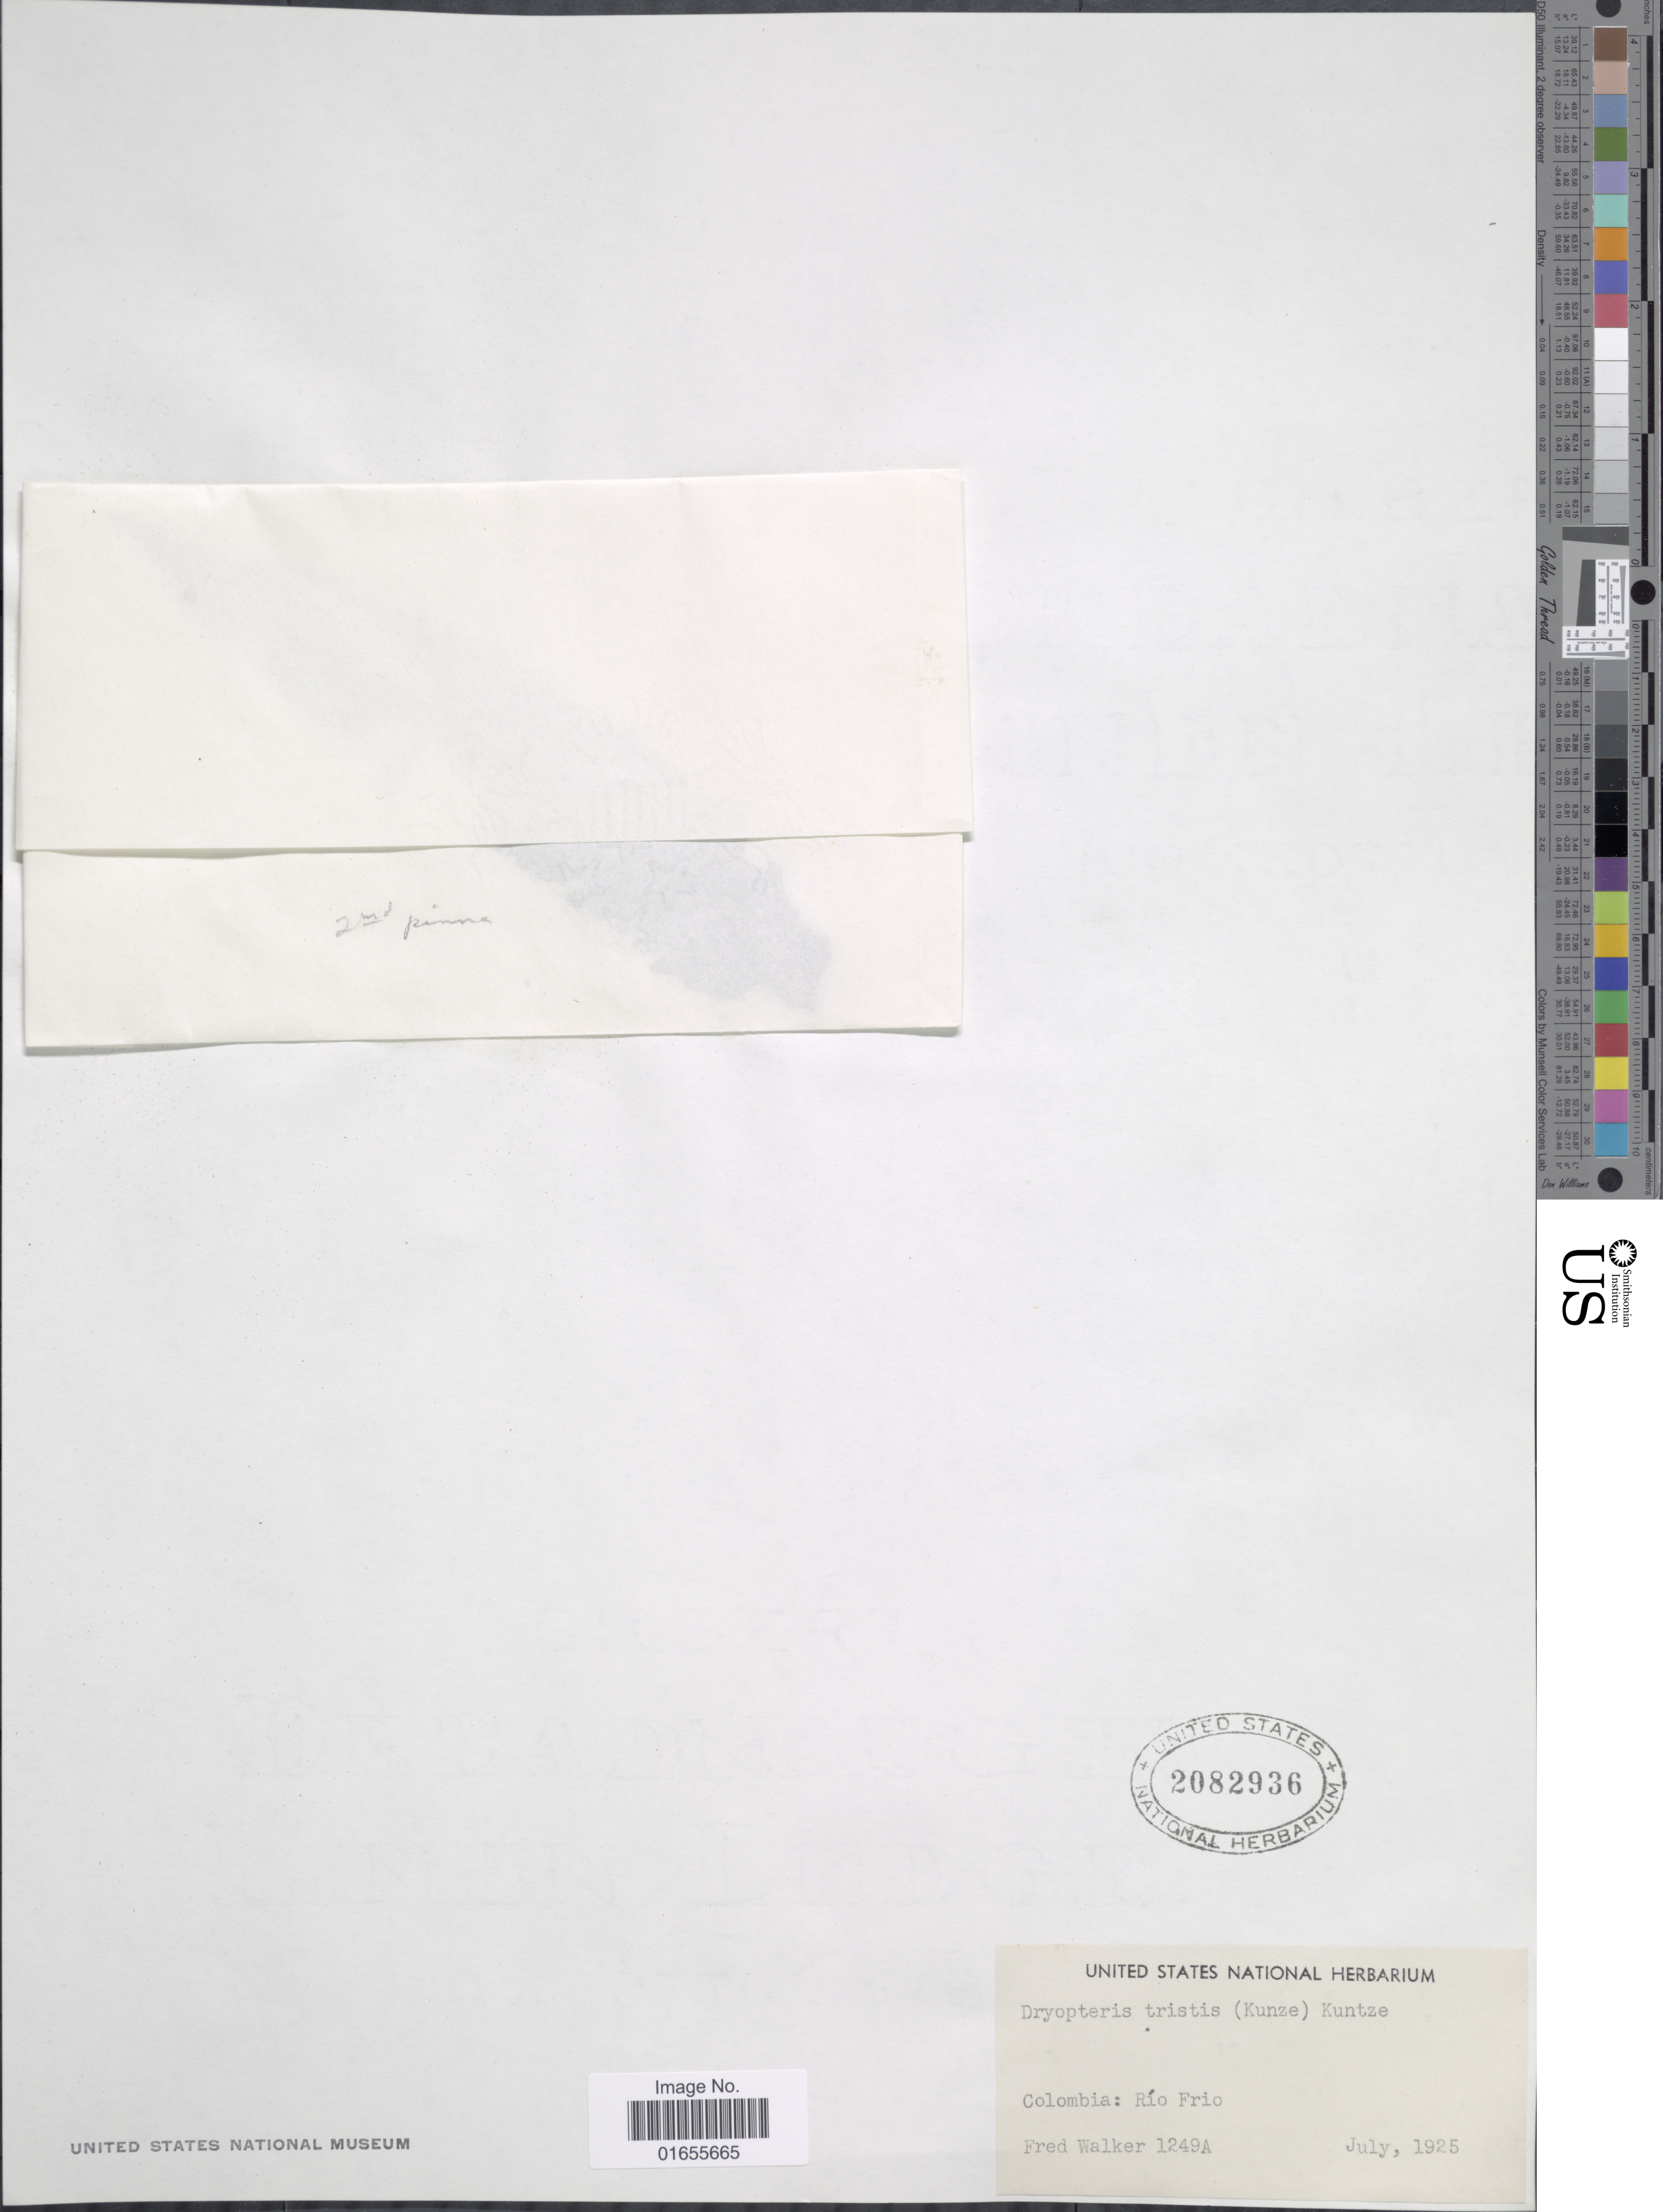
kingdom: Plantae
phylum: Tracheophyta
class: Polypodiopsida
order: Polypodiales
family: Thelypteridaceae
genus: Goniopteris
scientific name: Goniopteris tristis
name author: (Kuntze) Brade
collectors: F. Walker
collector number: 1249A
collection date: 1925-07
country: Colombia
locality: Rio Frio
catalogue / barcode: US 2082936